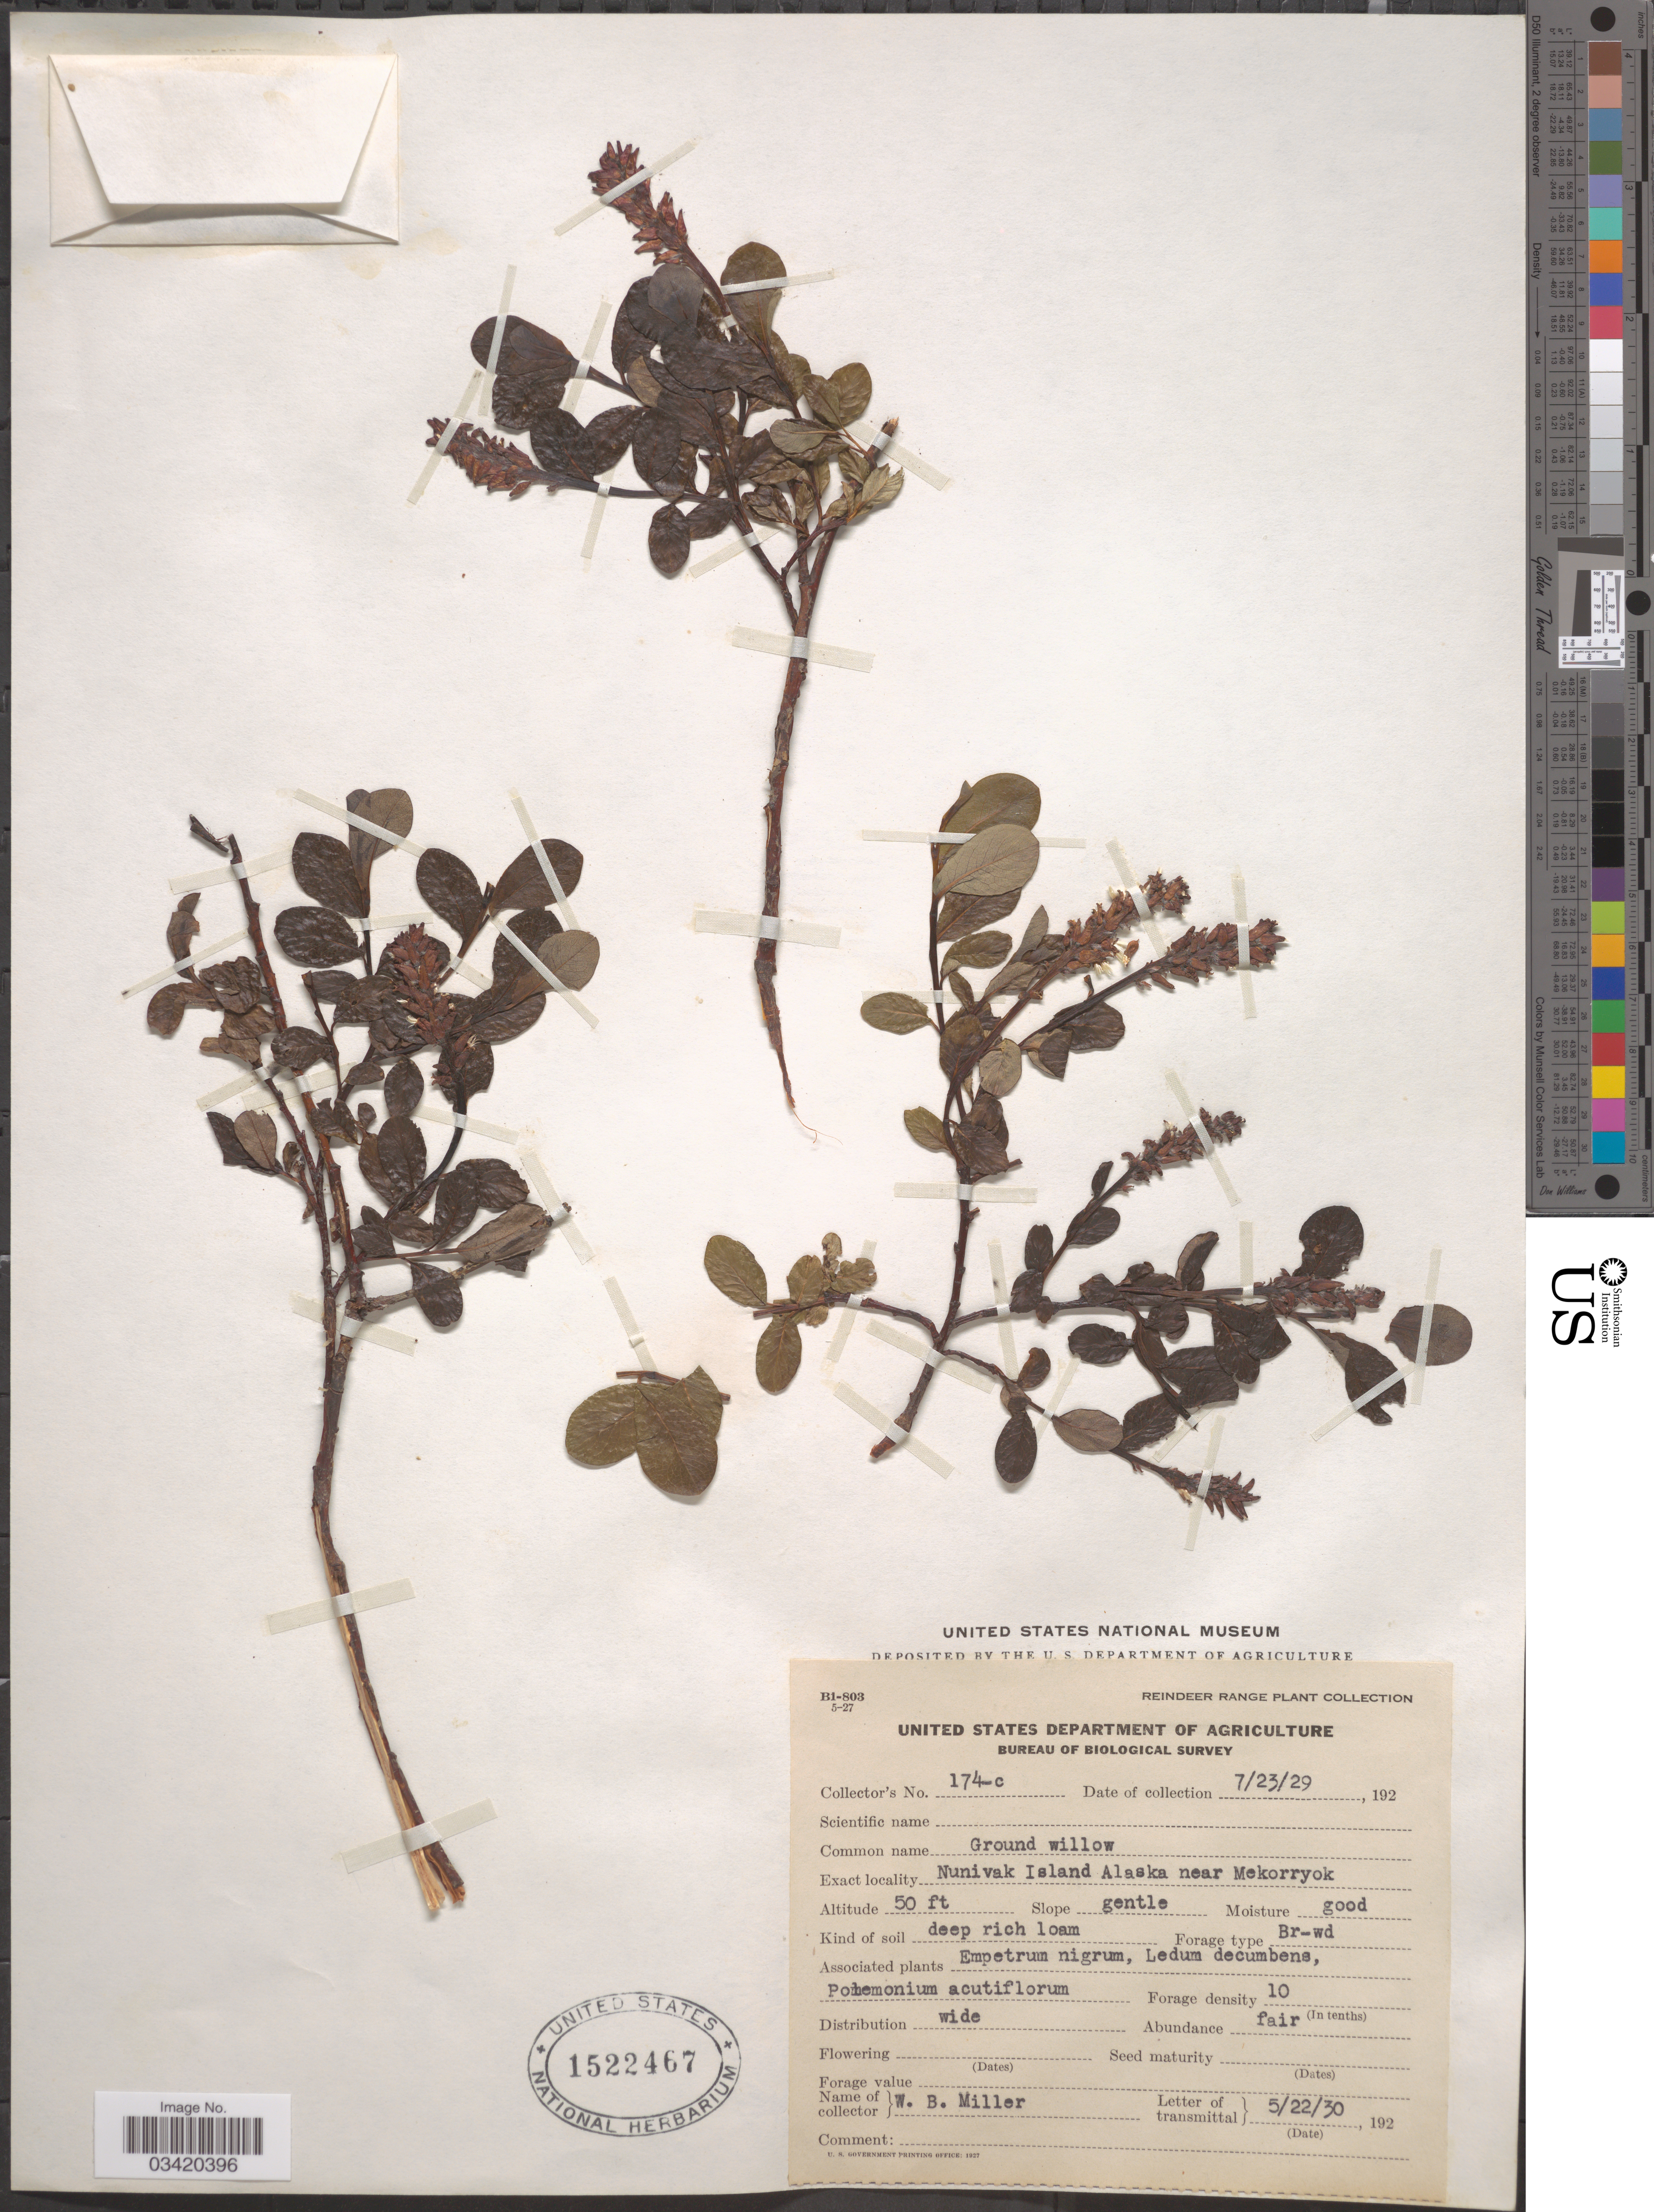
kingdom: Plantae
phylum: Tracheophyta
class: Magnoliopsida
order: Malpighiales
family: Salicaceae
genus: Salix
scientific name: Salix fuscescens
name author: Andersson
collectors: W. Miller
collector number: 174-c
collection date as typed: Transcribed d/m/y: 23/7/29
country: United States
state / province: Alaska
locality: Nunivak Island Alaska near Mekorryok.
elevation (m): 15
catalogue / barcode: US 1522467